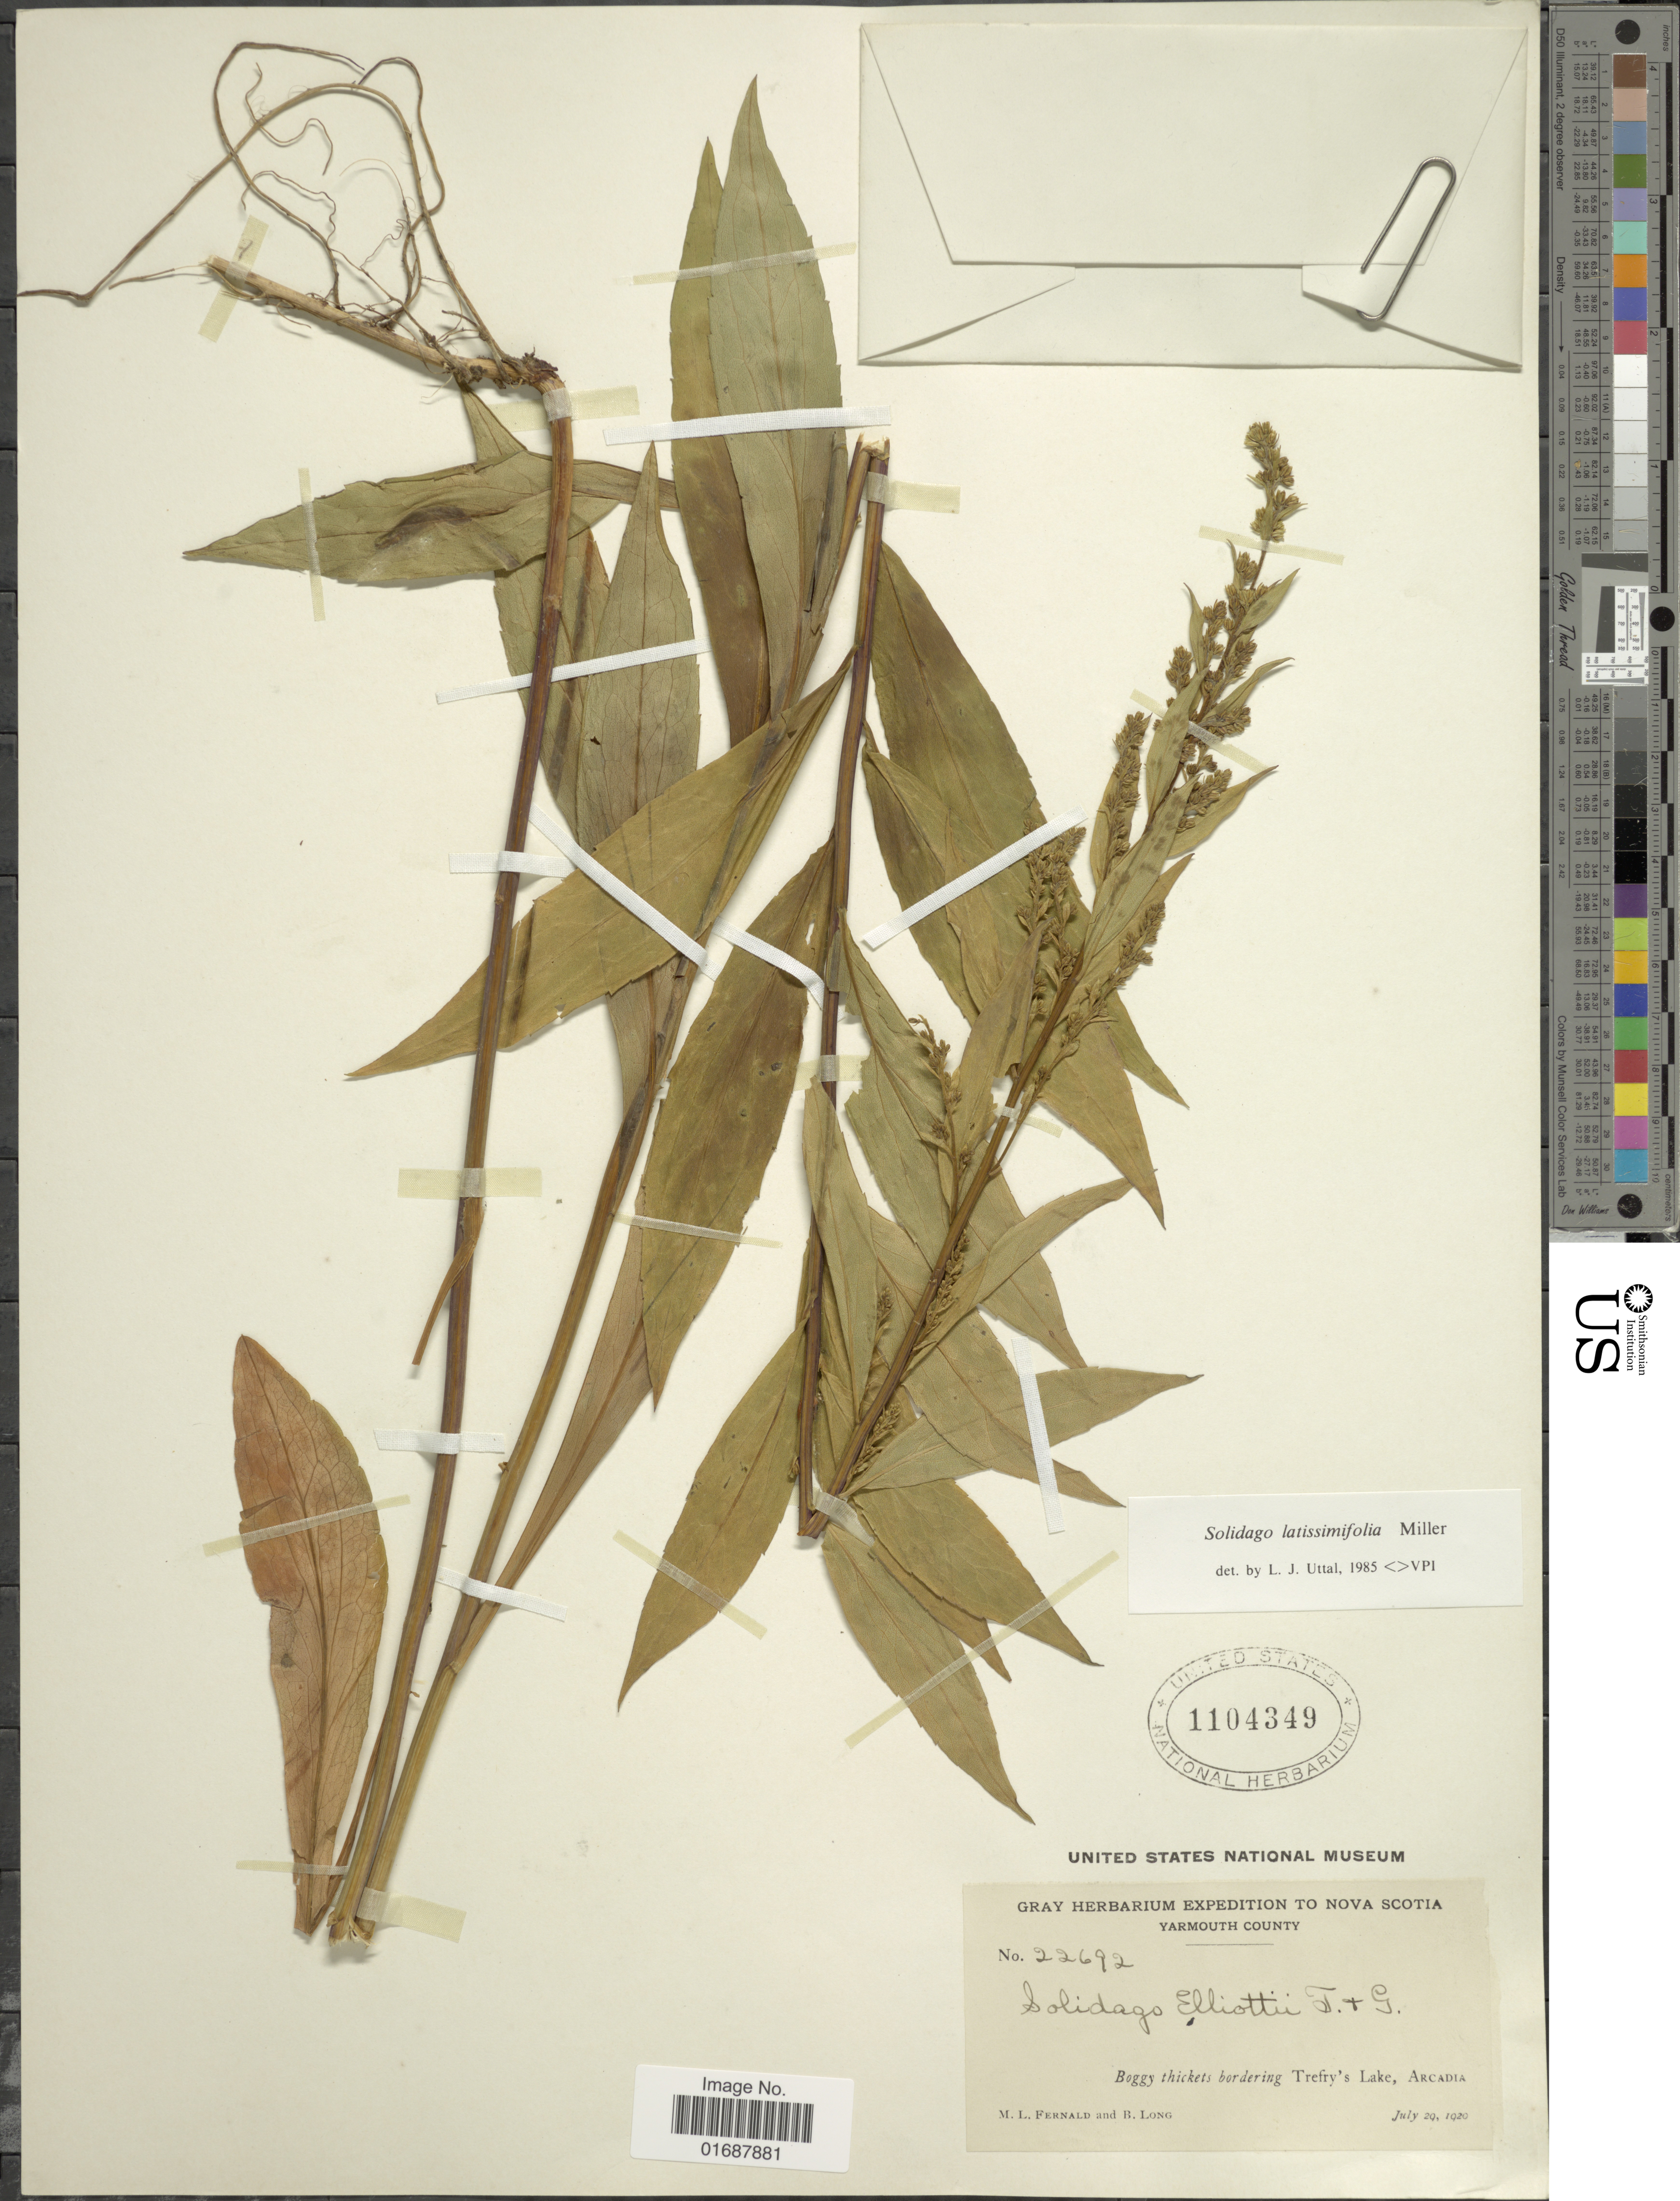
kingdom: Plantae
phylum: Tracheophyta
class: Magnoliopsida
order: Asterales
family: Asteraceae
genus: Solidago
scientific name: Solidago latissimifolia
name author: Mill.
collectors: M. L. Fernald & B. Long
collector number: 22692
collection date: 1920-07-20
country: Canada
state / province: Nova Scotia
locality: Nova Scotia, Yarmouth County. Trefry's Lake. Arcadia.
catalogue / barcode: US 1104349